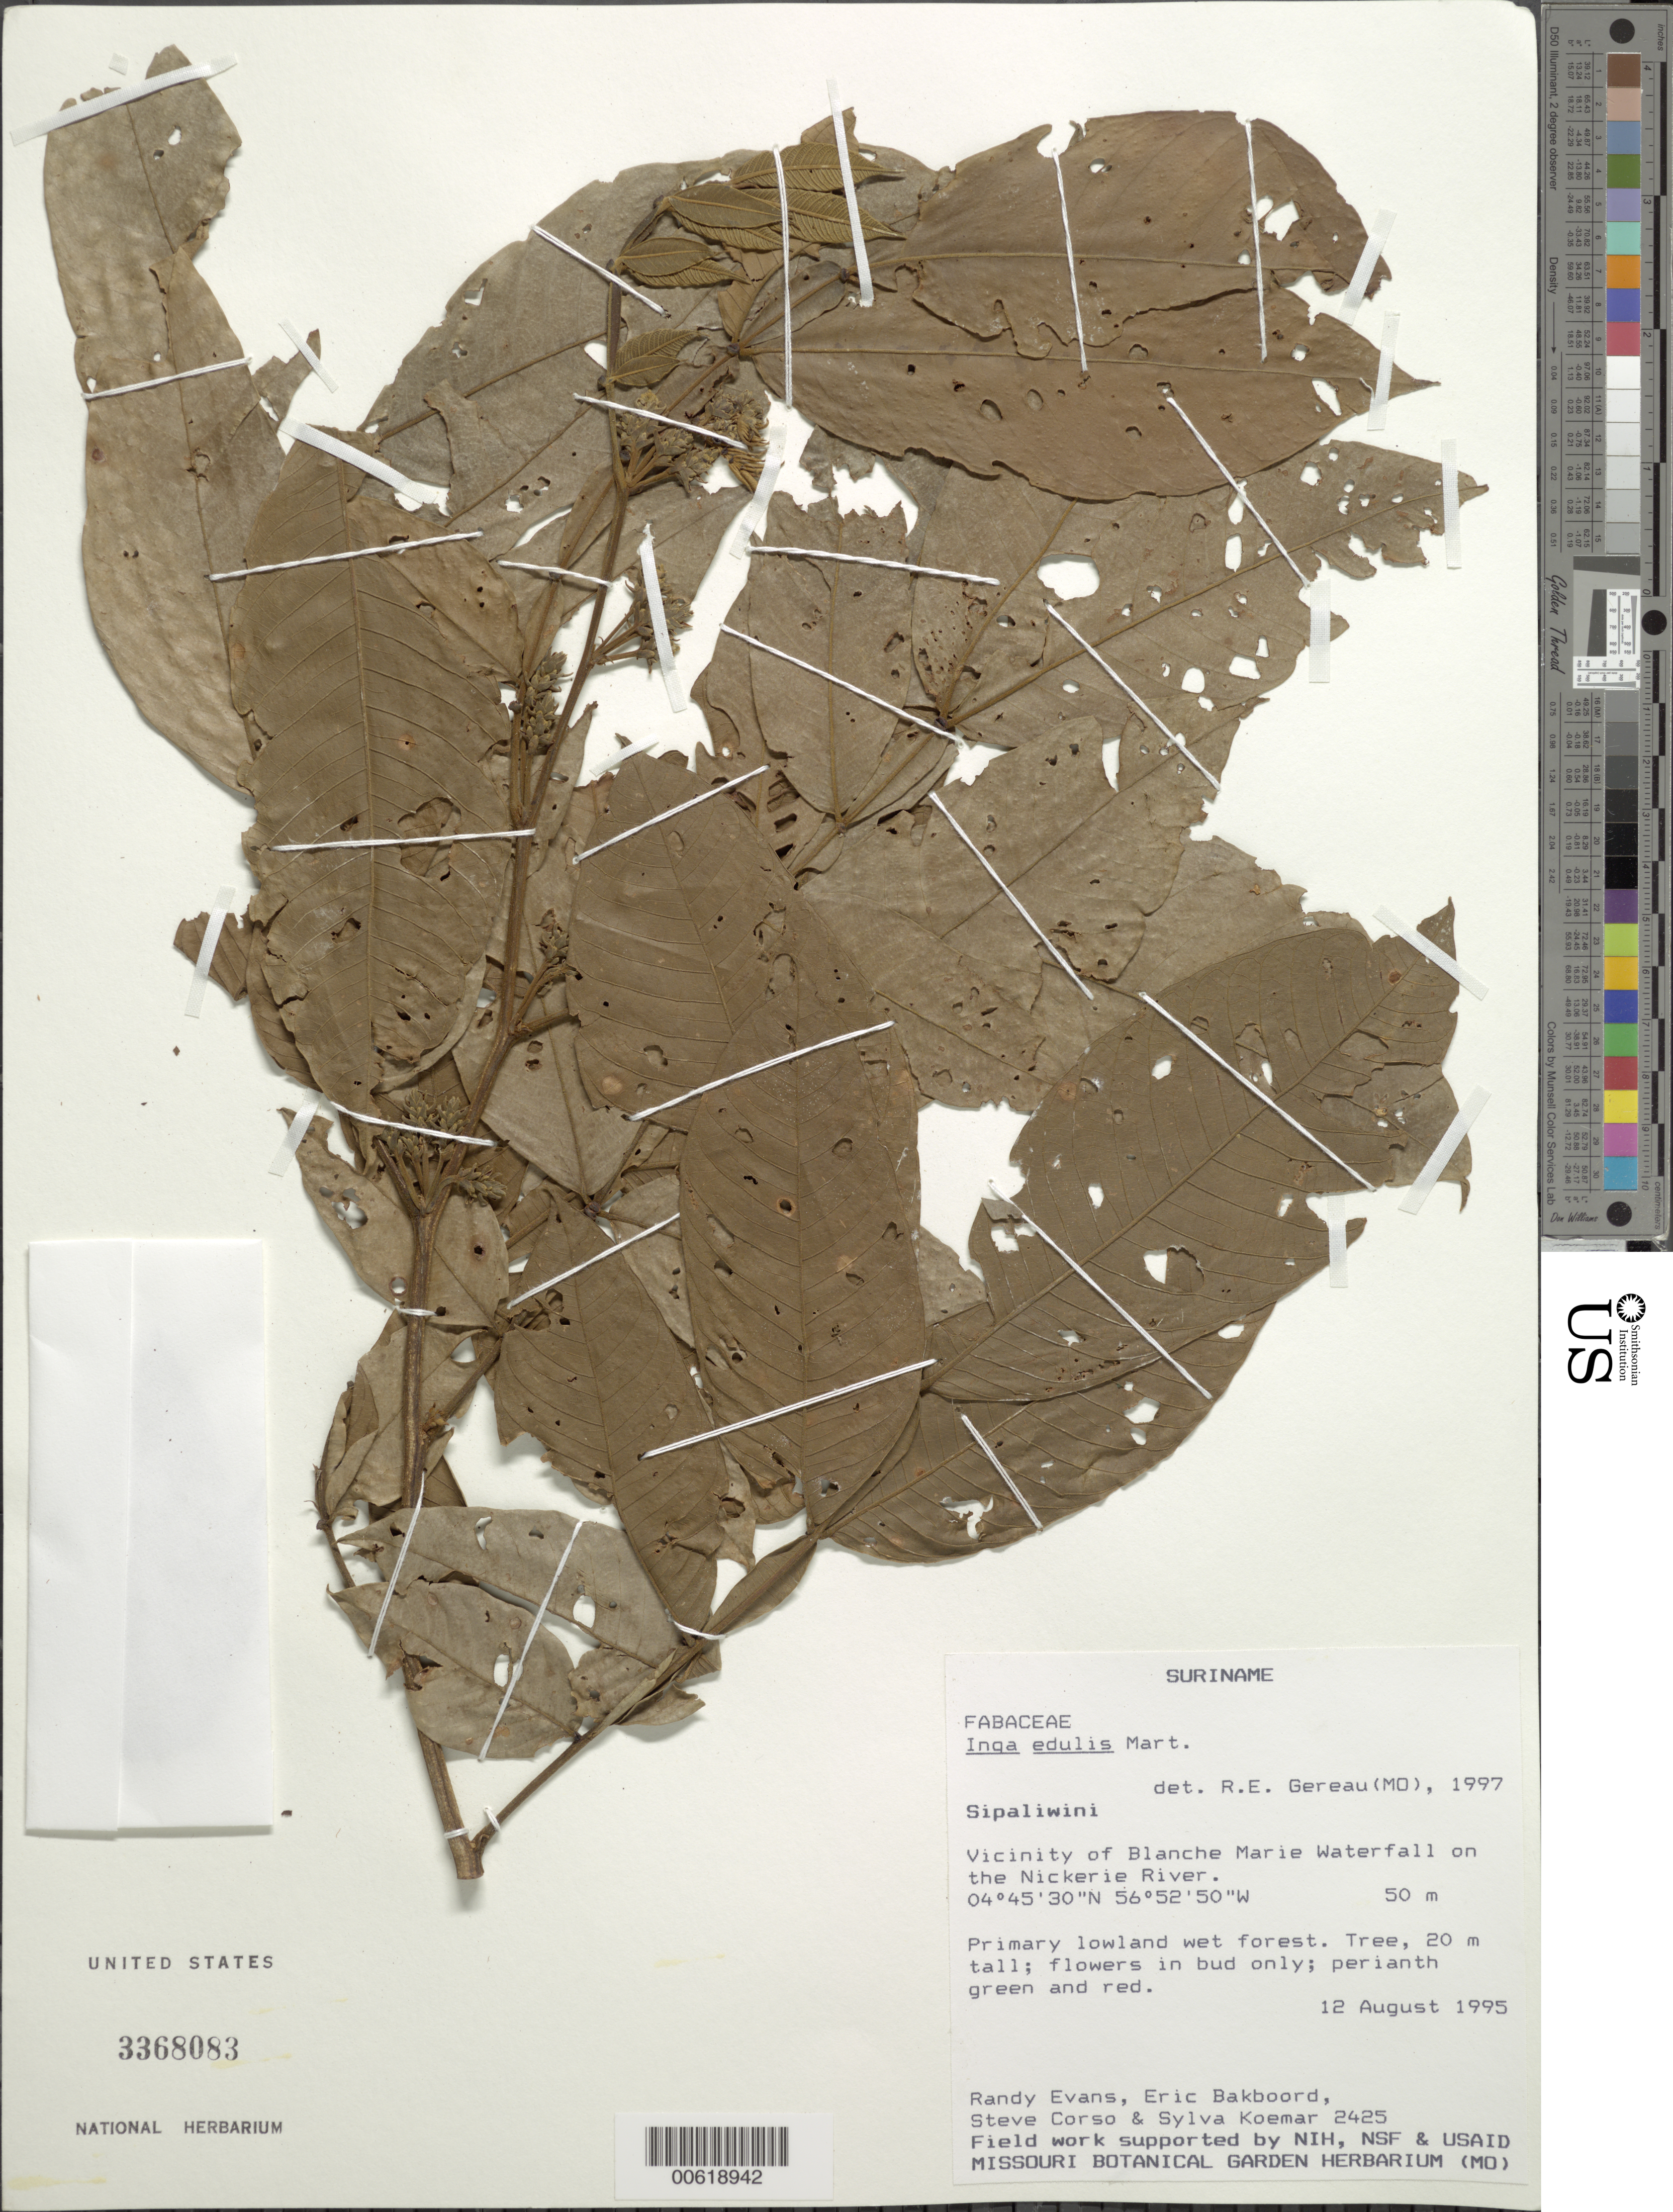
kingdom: Plantae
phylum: Tracheophyta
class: Magnoliopsida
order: Fabales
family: Fabaceae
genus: Inga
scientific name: Inga edulis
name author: Mart.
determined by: Gereau, R. E.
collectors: R. Evans, E. Bakboord, S. Corso & S. Koemar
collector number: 2425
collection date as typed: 12-Aug-95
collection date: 1995-08-12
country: Suriname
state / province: Sipaliwini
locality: Blanche Marie Waterfall, vic., on Nickerie R.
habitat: Primary lowland wet forest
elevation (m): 50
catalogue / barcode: US 3368083